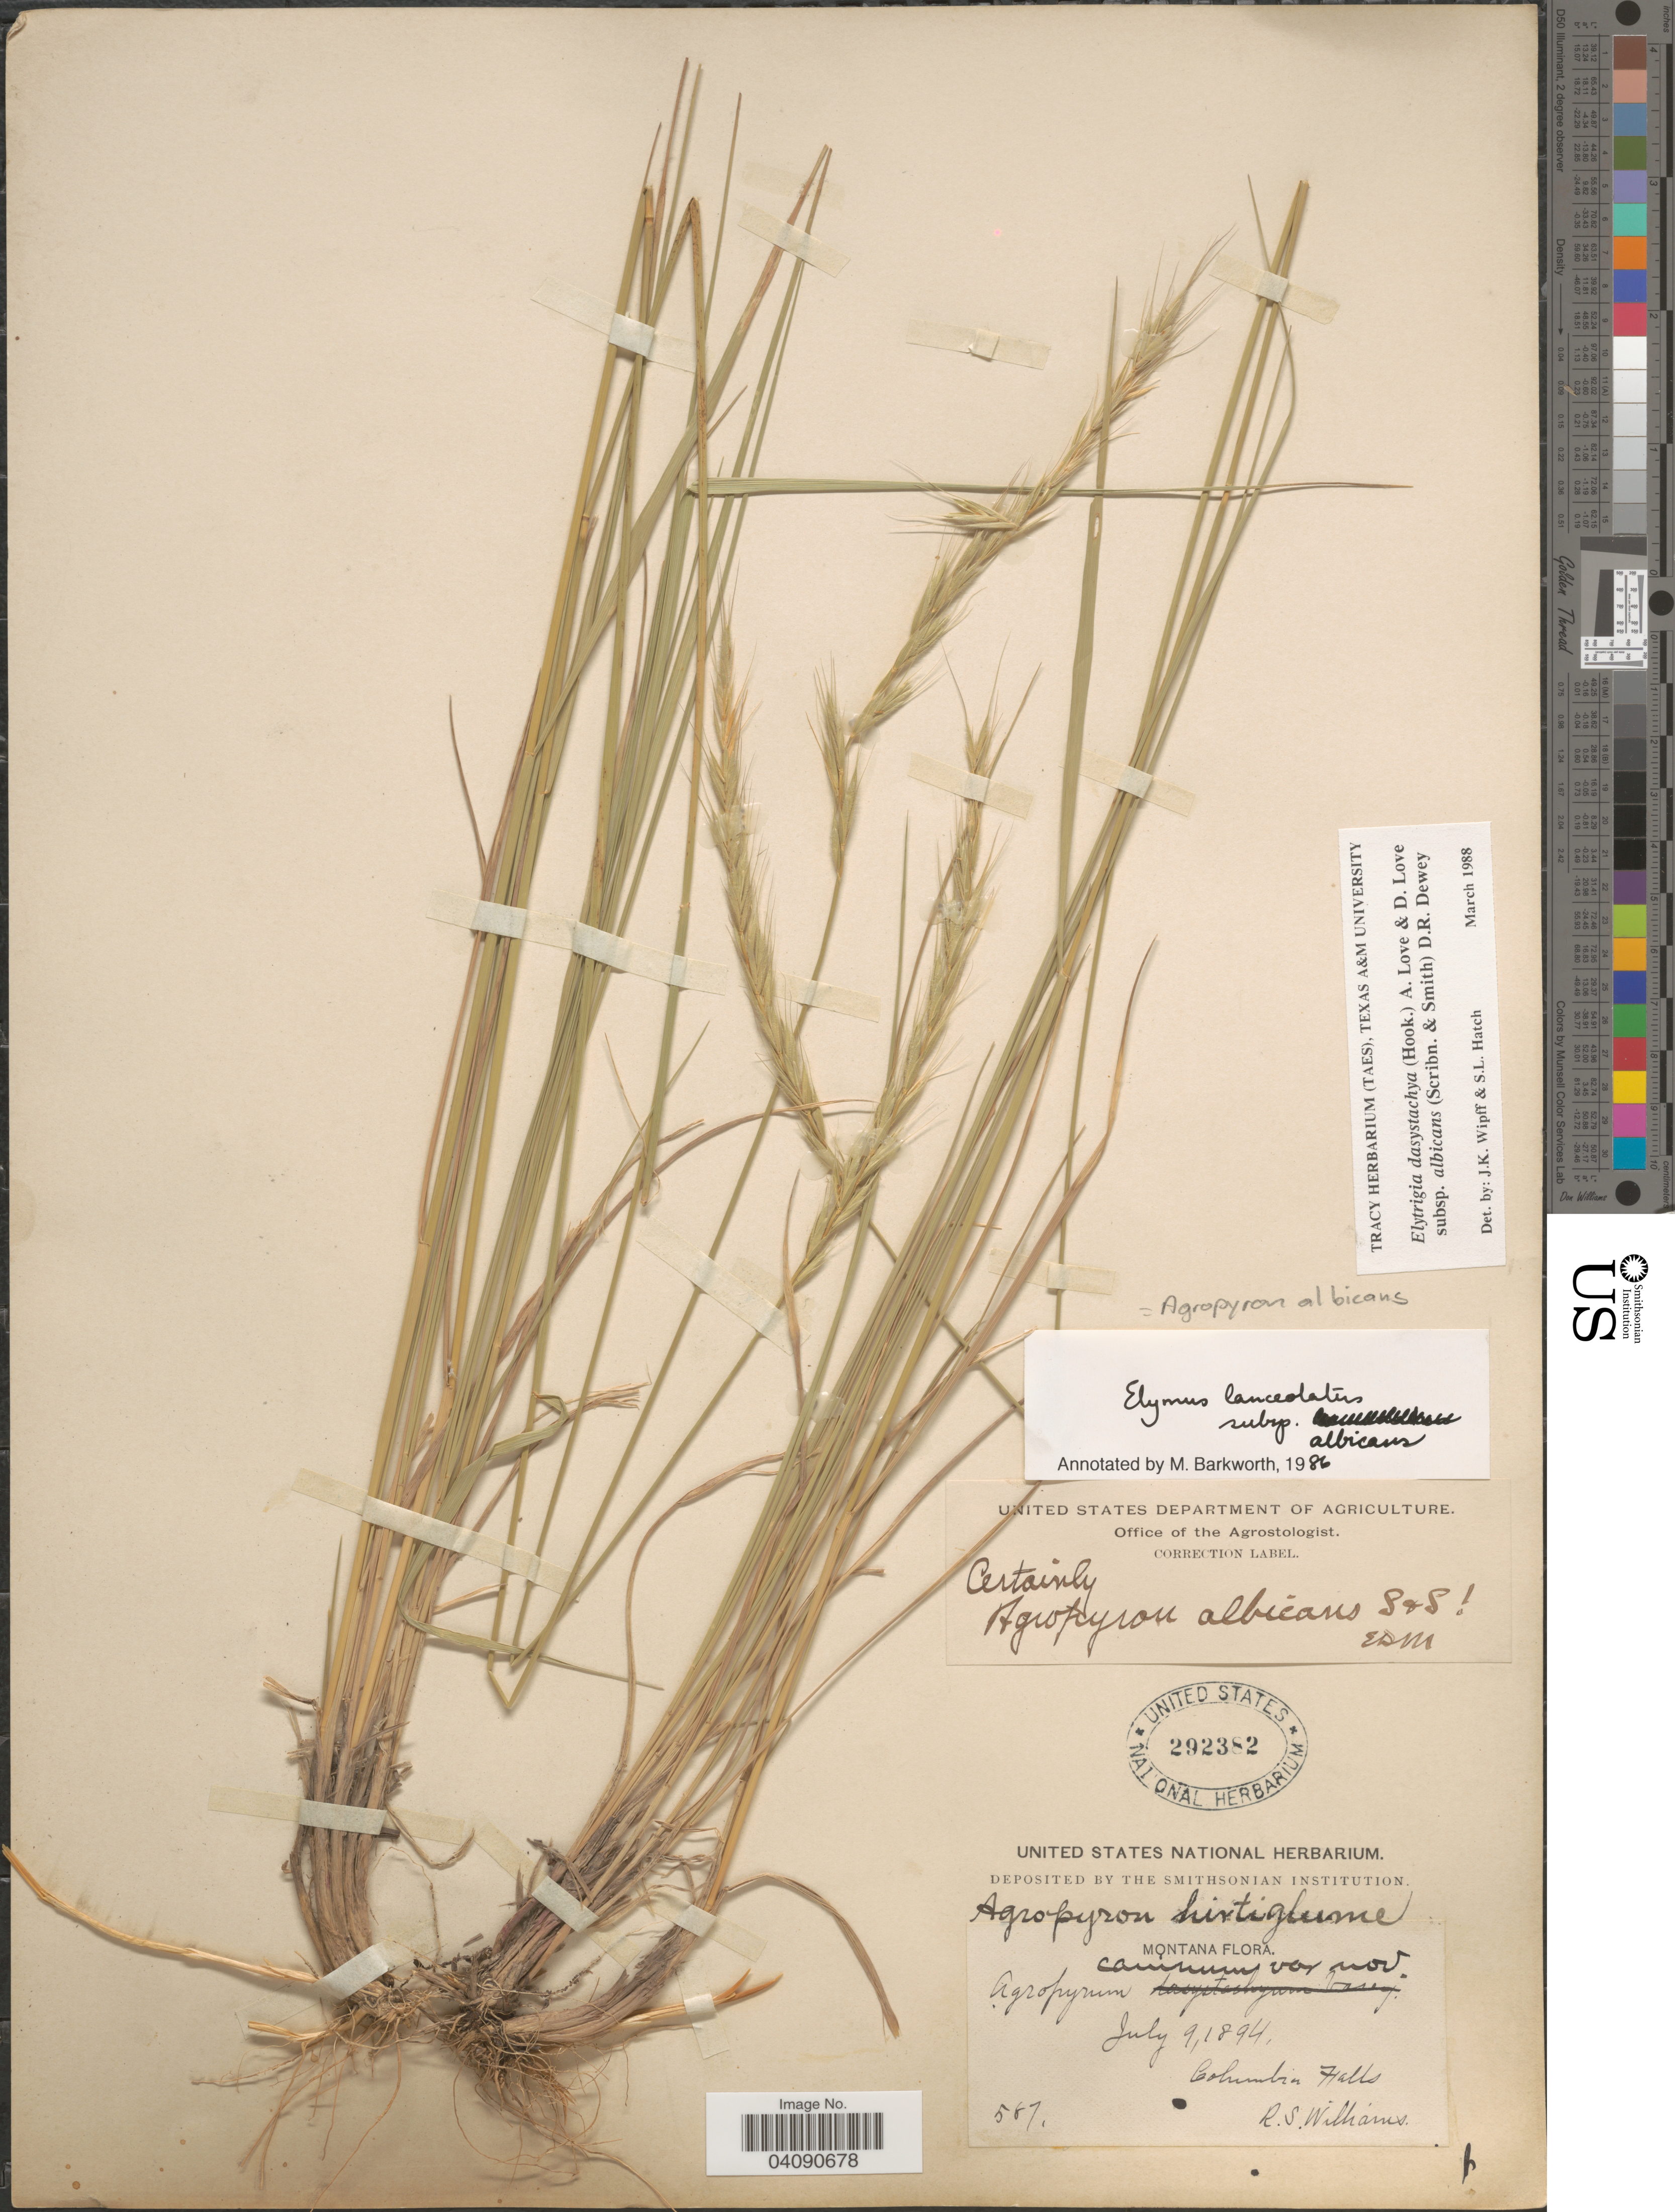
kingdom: Plantae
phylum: Tracheophyta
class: Liliopsida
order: Poales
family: Poaceae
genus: Elymus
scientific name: Elymus albicans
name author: (Scribn. & J.G. Sm.) Á. Löve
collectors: R. S. Williams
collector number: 587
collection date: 1894-07-09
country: United States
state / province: Montana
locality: Columbia Falls.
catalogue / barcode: US 292382